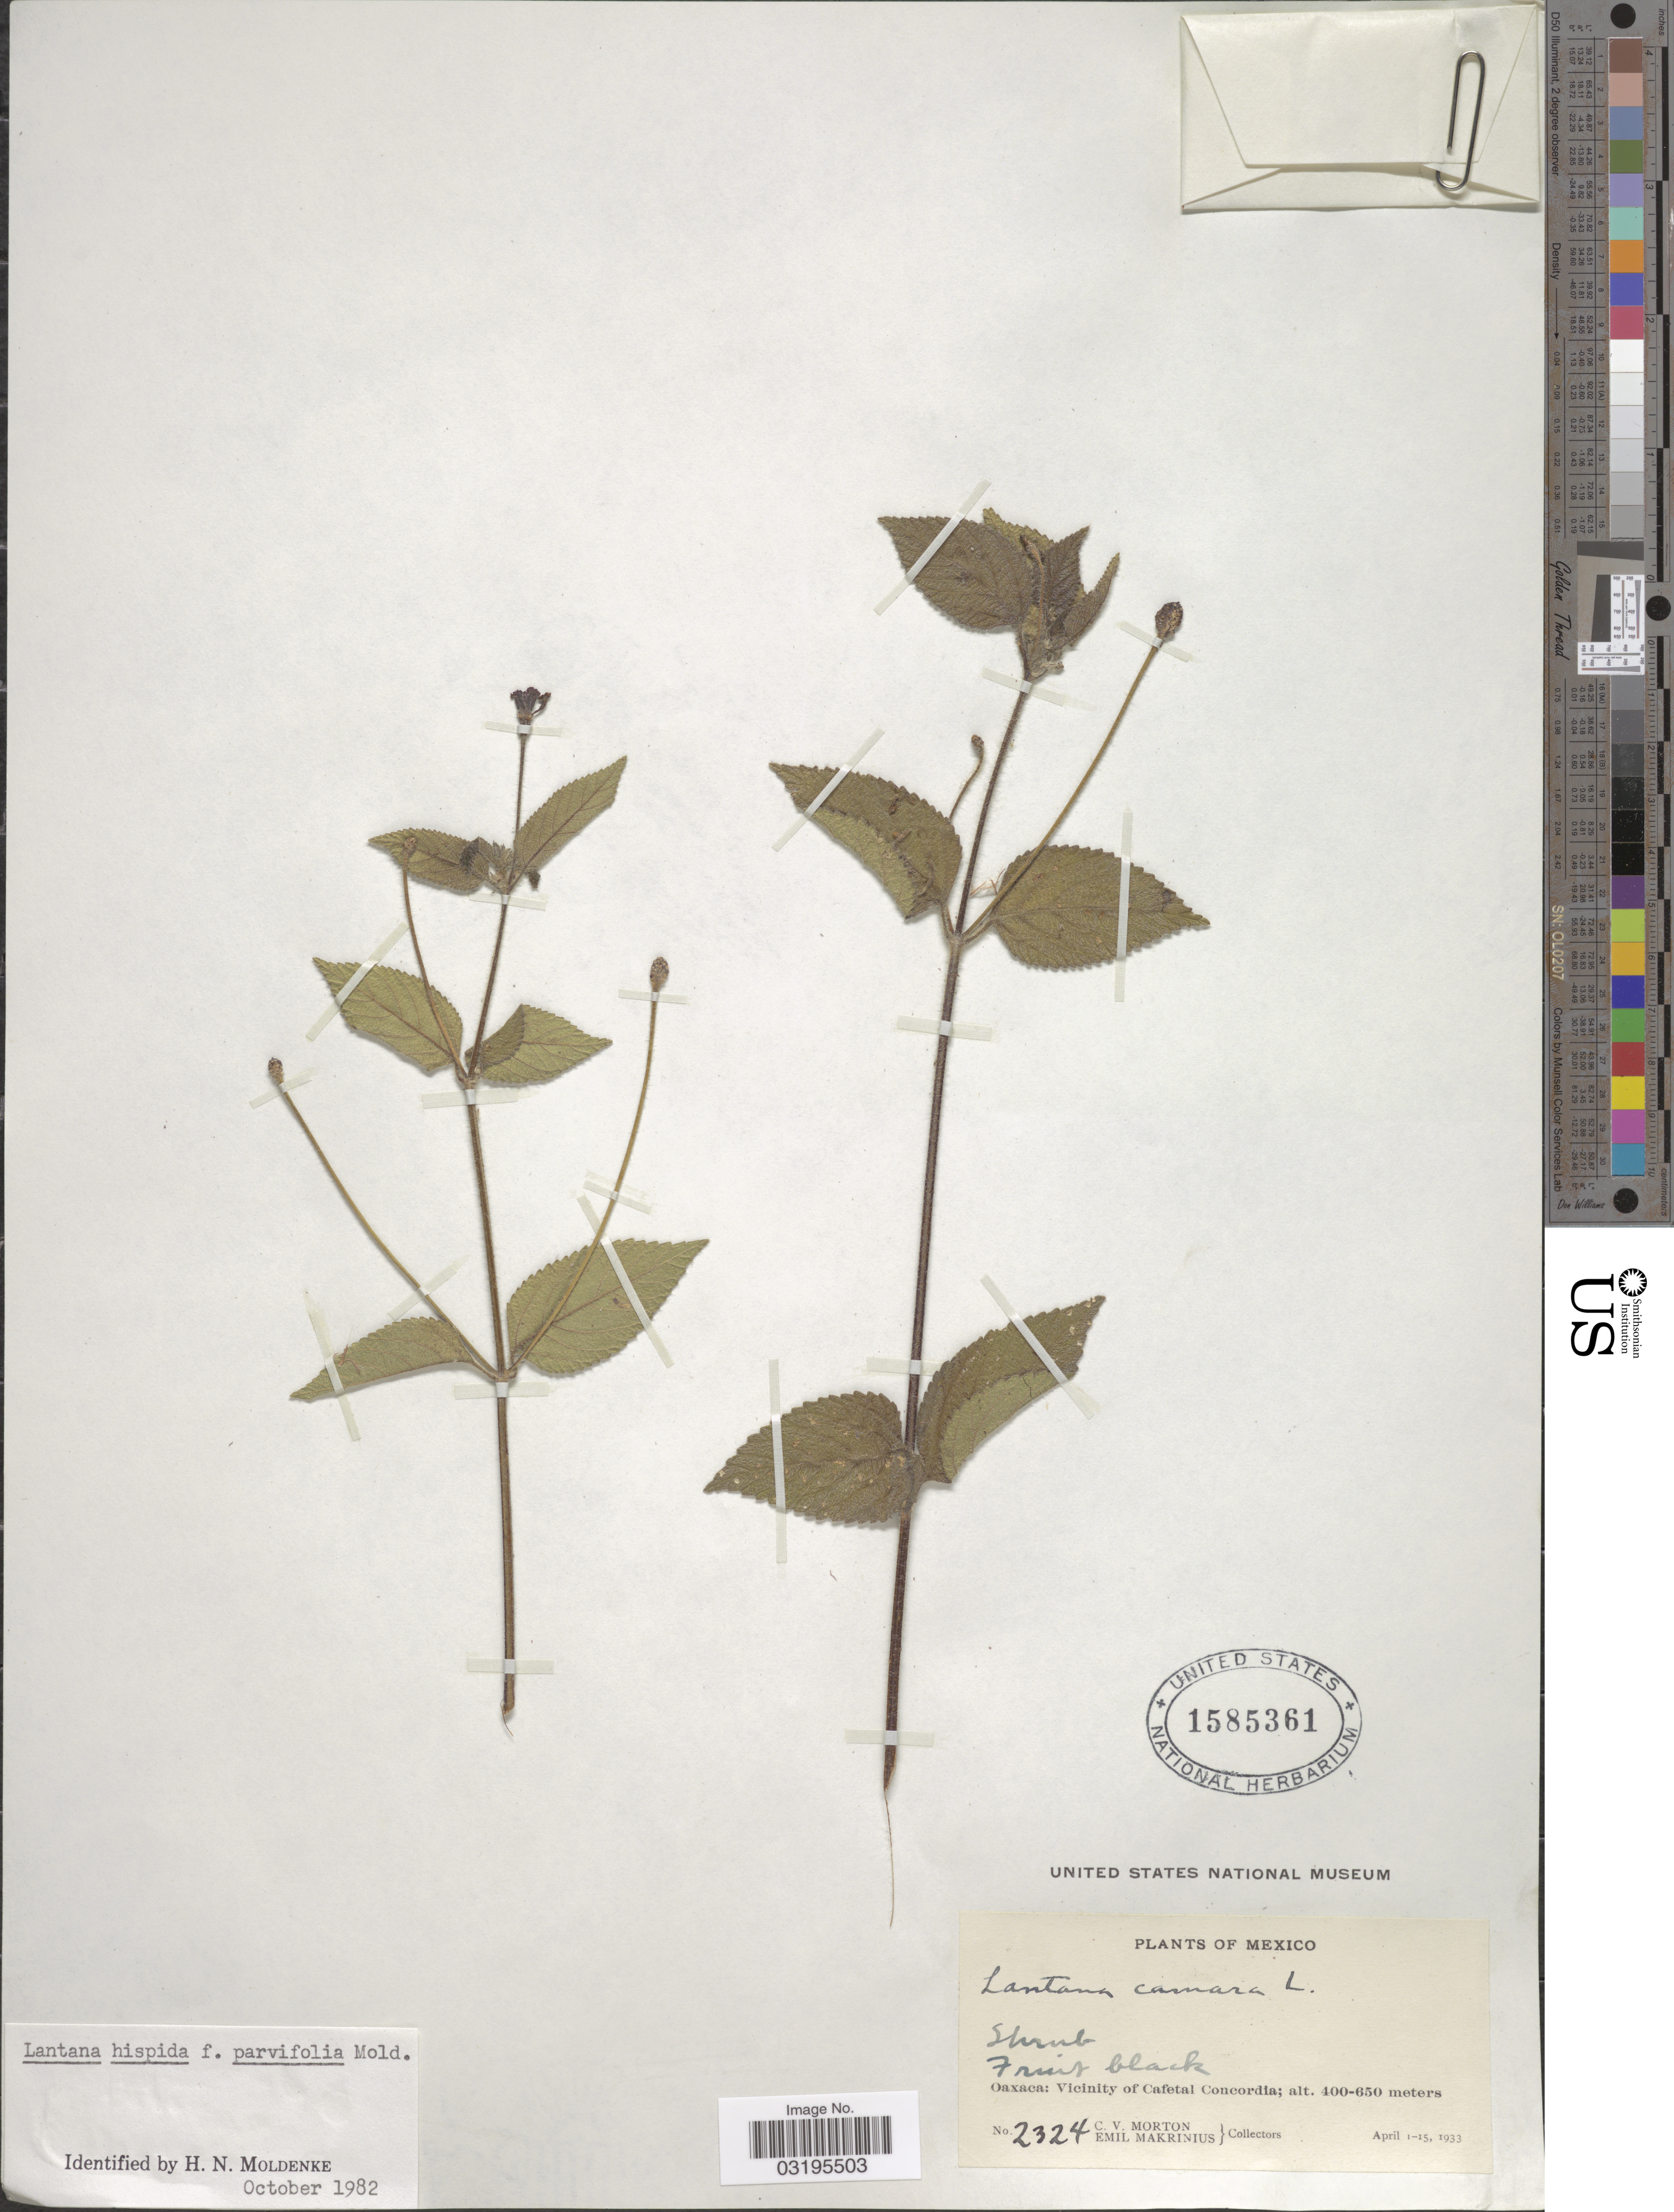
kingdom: Plantae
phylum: Tracheophyta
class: Magnoliopsida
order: Lamiales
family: Verbenaceae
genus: Lantana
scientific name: Lantana hispida f. parvifolia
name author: Kunth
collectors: C. V. Morton & E. Makrinius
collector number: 2324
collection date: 1933-04-01/1933-04-15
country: Mexico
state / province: Oaxaca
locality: Vicinity of Cafetal Concordia.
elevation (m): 400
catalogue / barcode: US 1585361